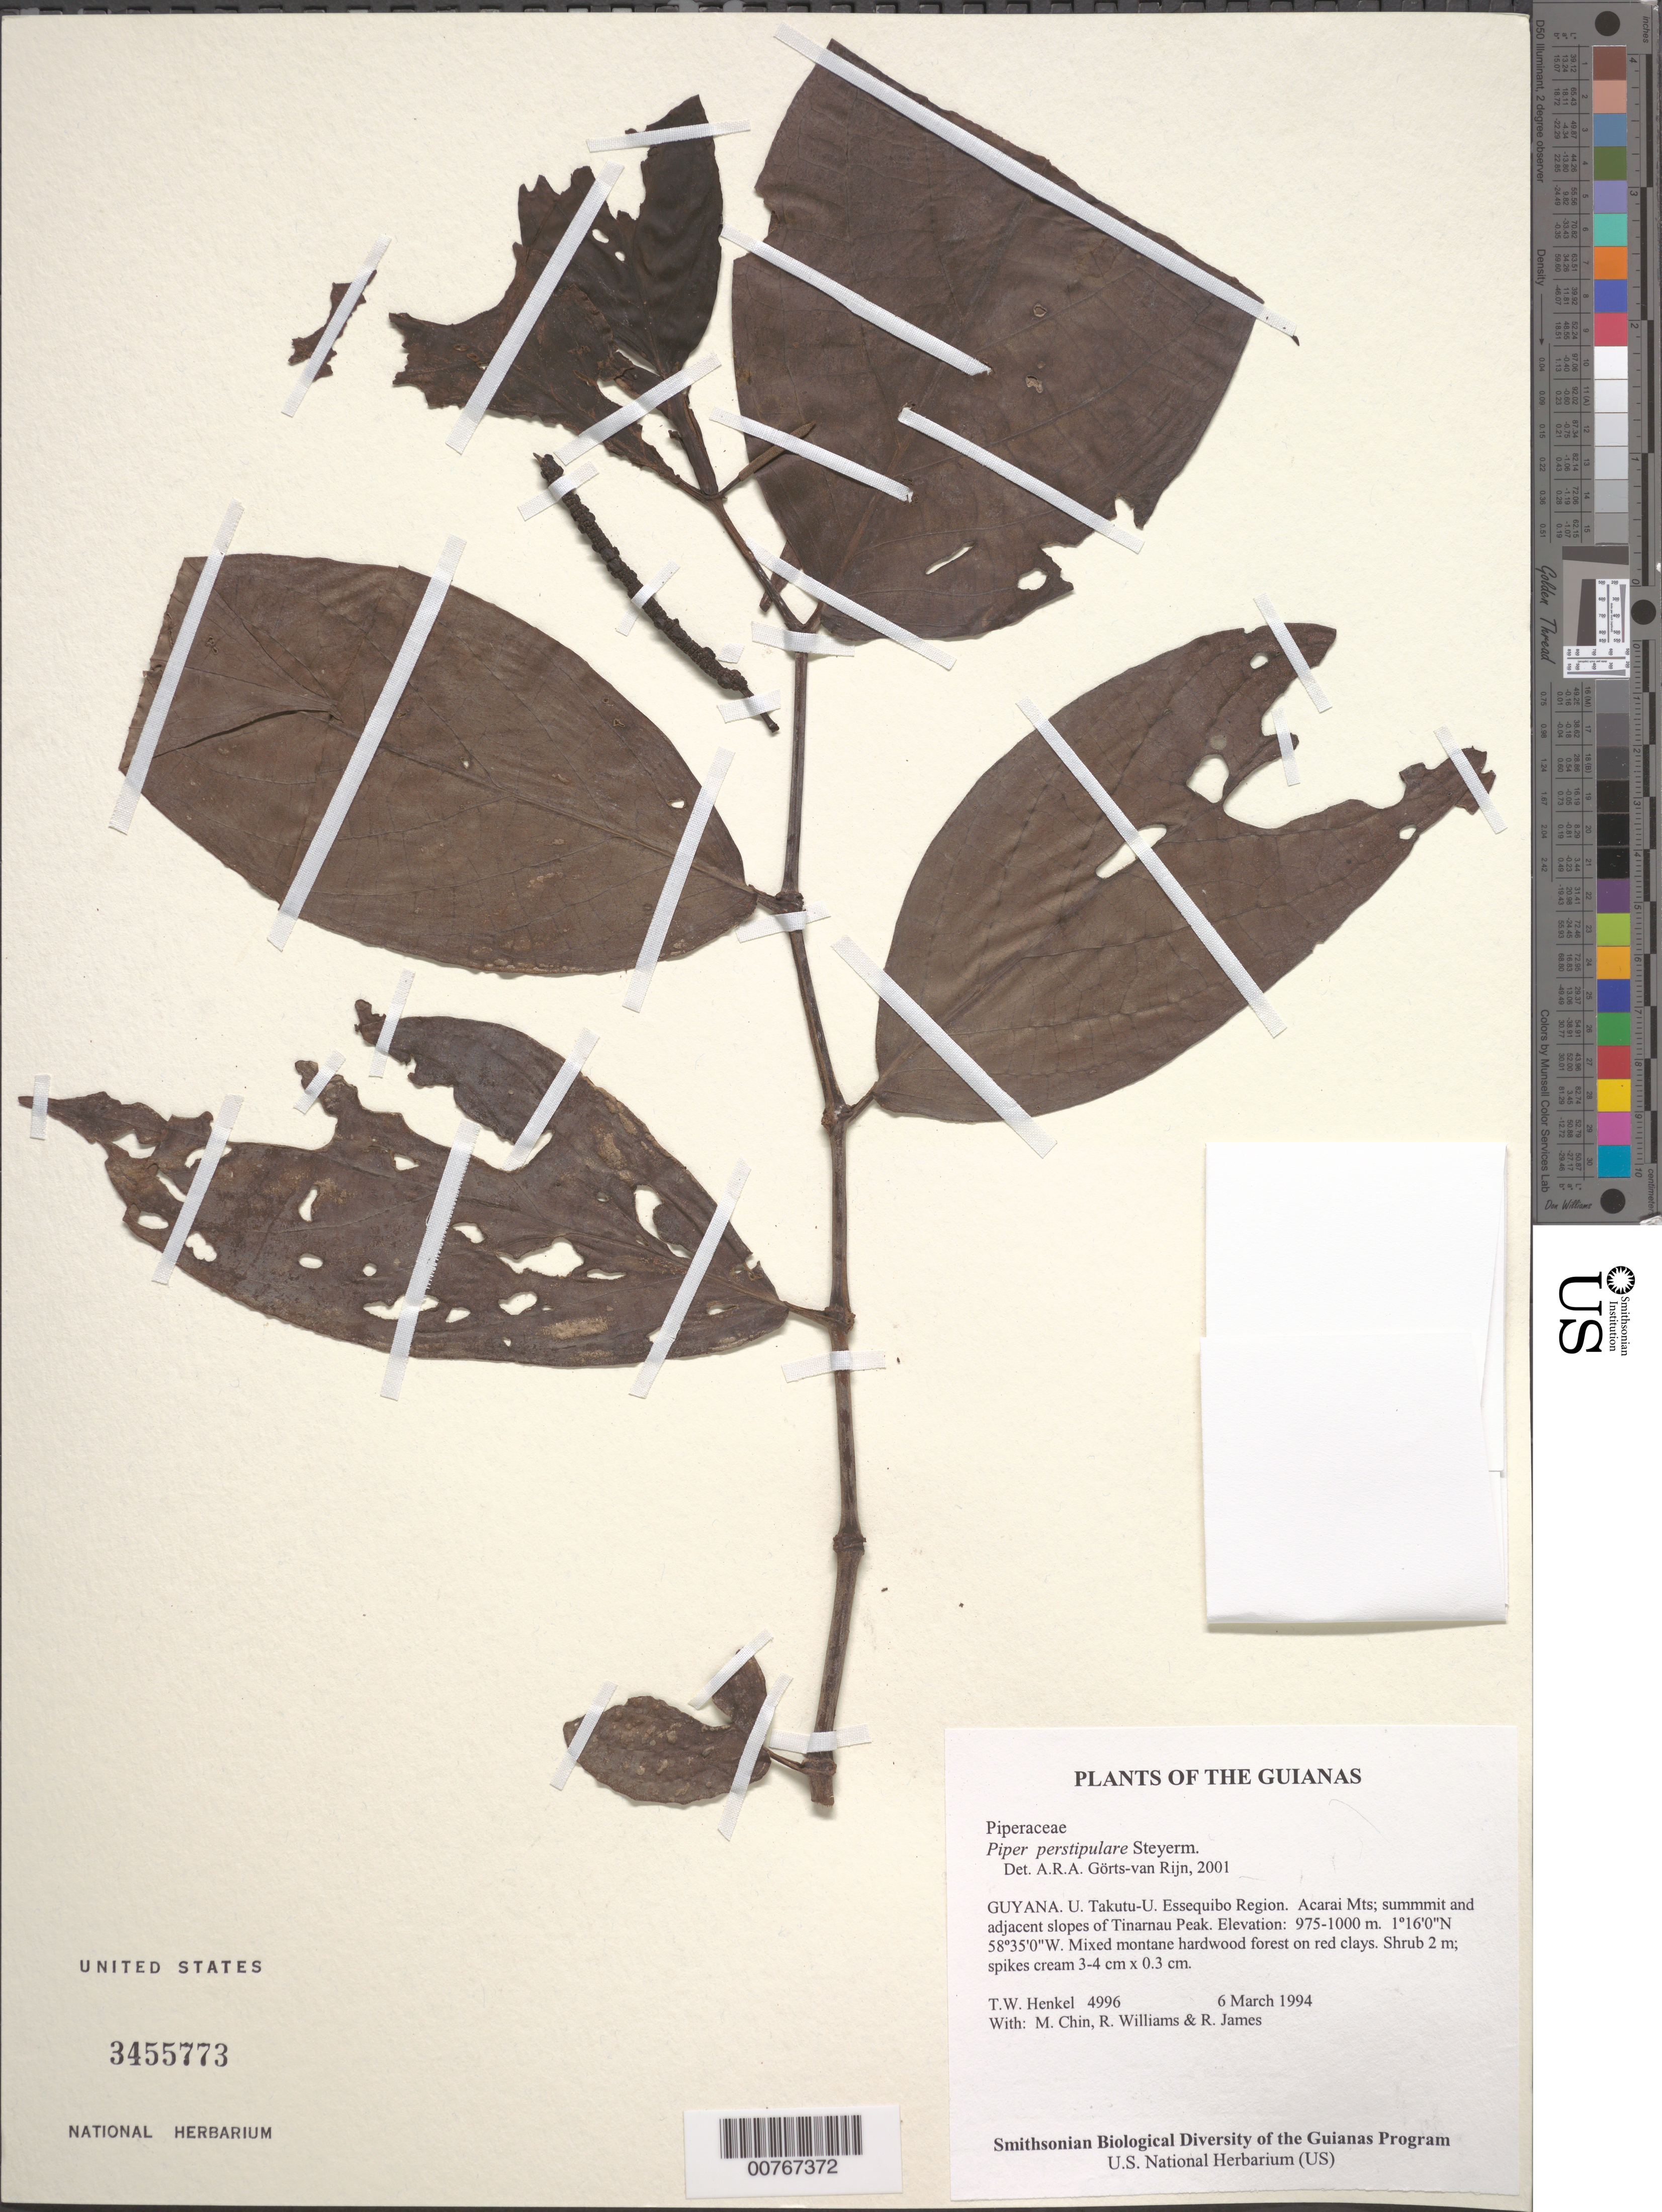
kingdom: Plantae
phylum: Tracheophyta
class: Magnoliopsida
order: Piperales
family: Piperaceae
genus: Piper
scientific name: Piper perstipulare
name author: Steyerm.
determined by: Görts-van Rijn, A. R. A.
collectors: T. Henkel, M. Chin, R. Williams & R. James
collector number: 4996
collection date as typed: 6 March 1994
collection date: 1994-03-06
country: Guyana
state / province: U. Takutu-U. Essequibo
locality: Acarai Mts; summmit and adjacent slopes of Tinarnau Peak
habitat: Mixed montane hardwood forest on red clays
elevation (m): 975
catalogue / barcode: US 3455773